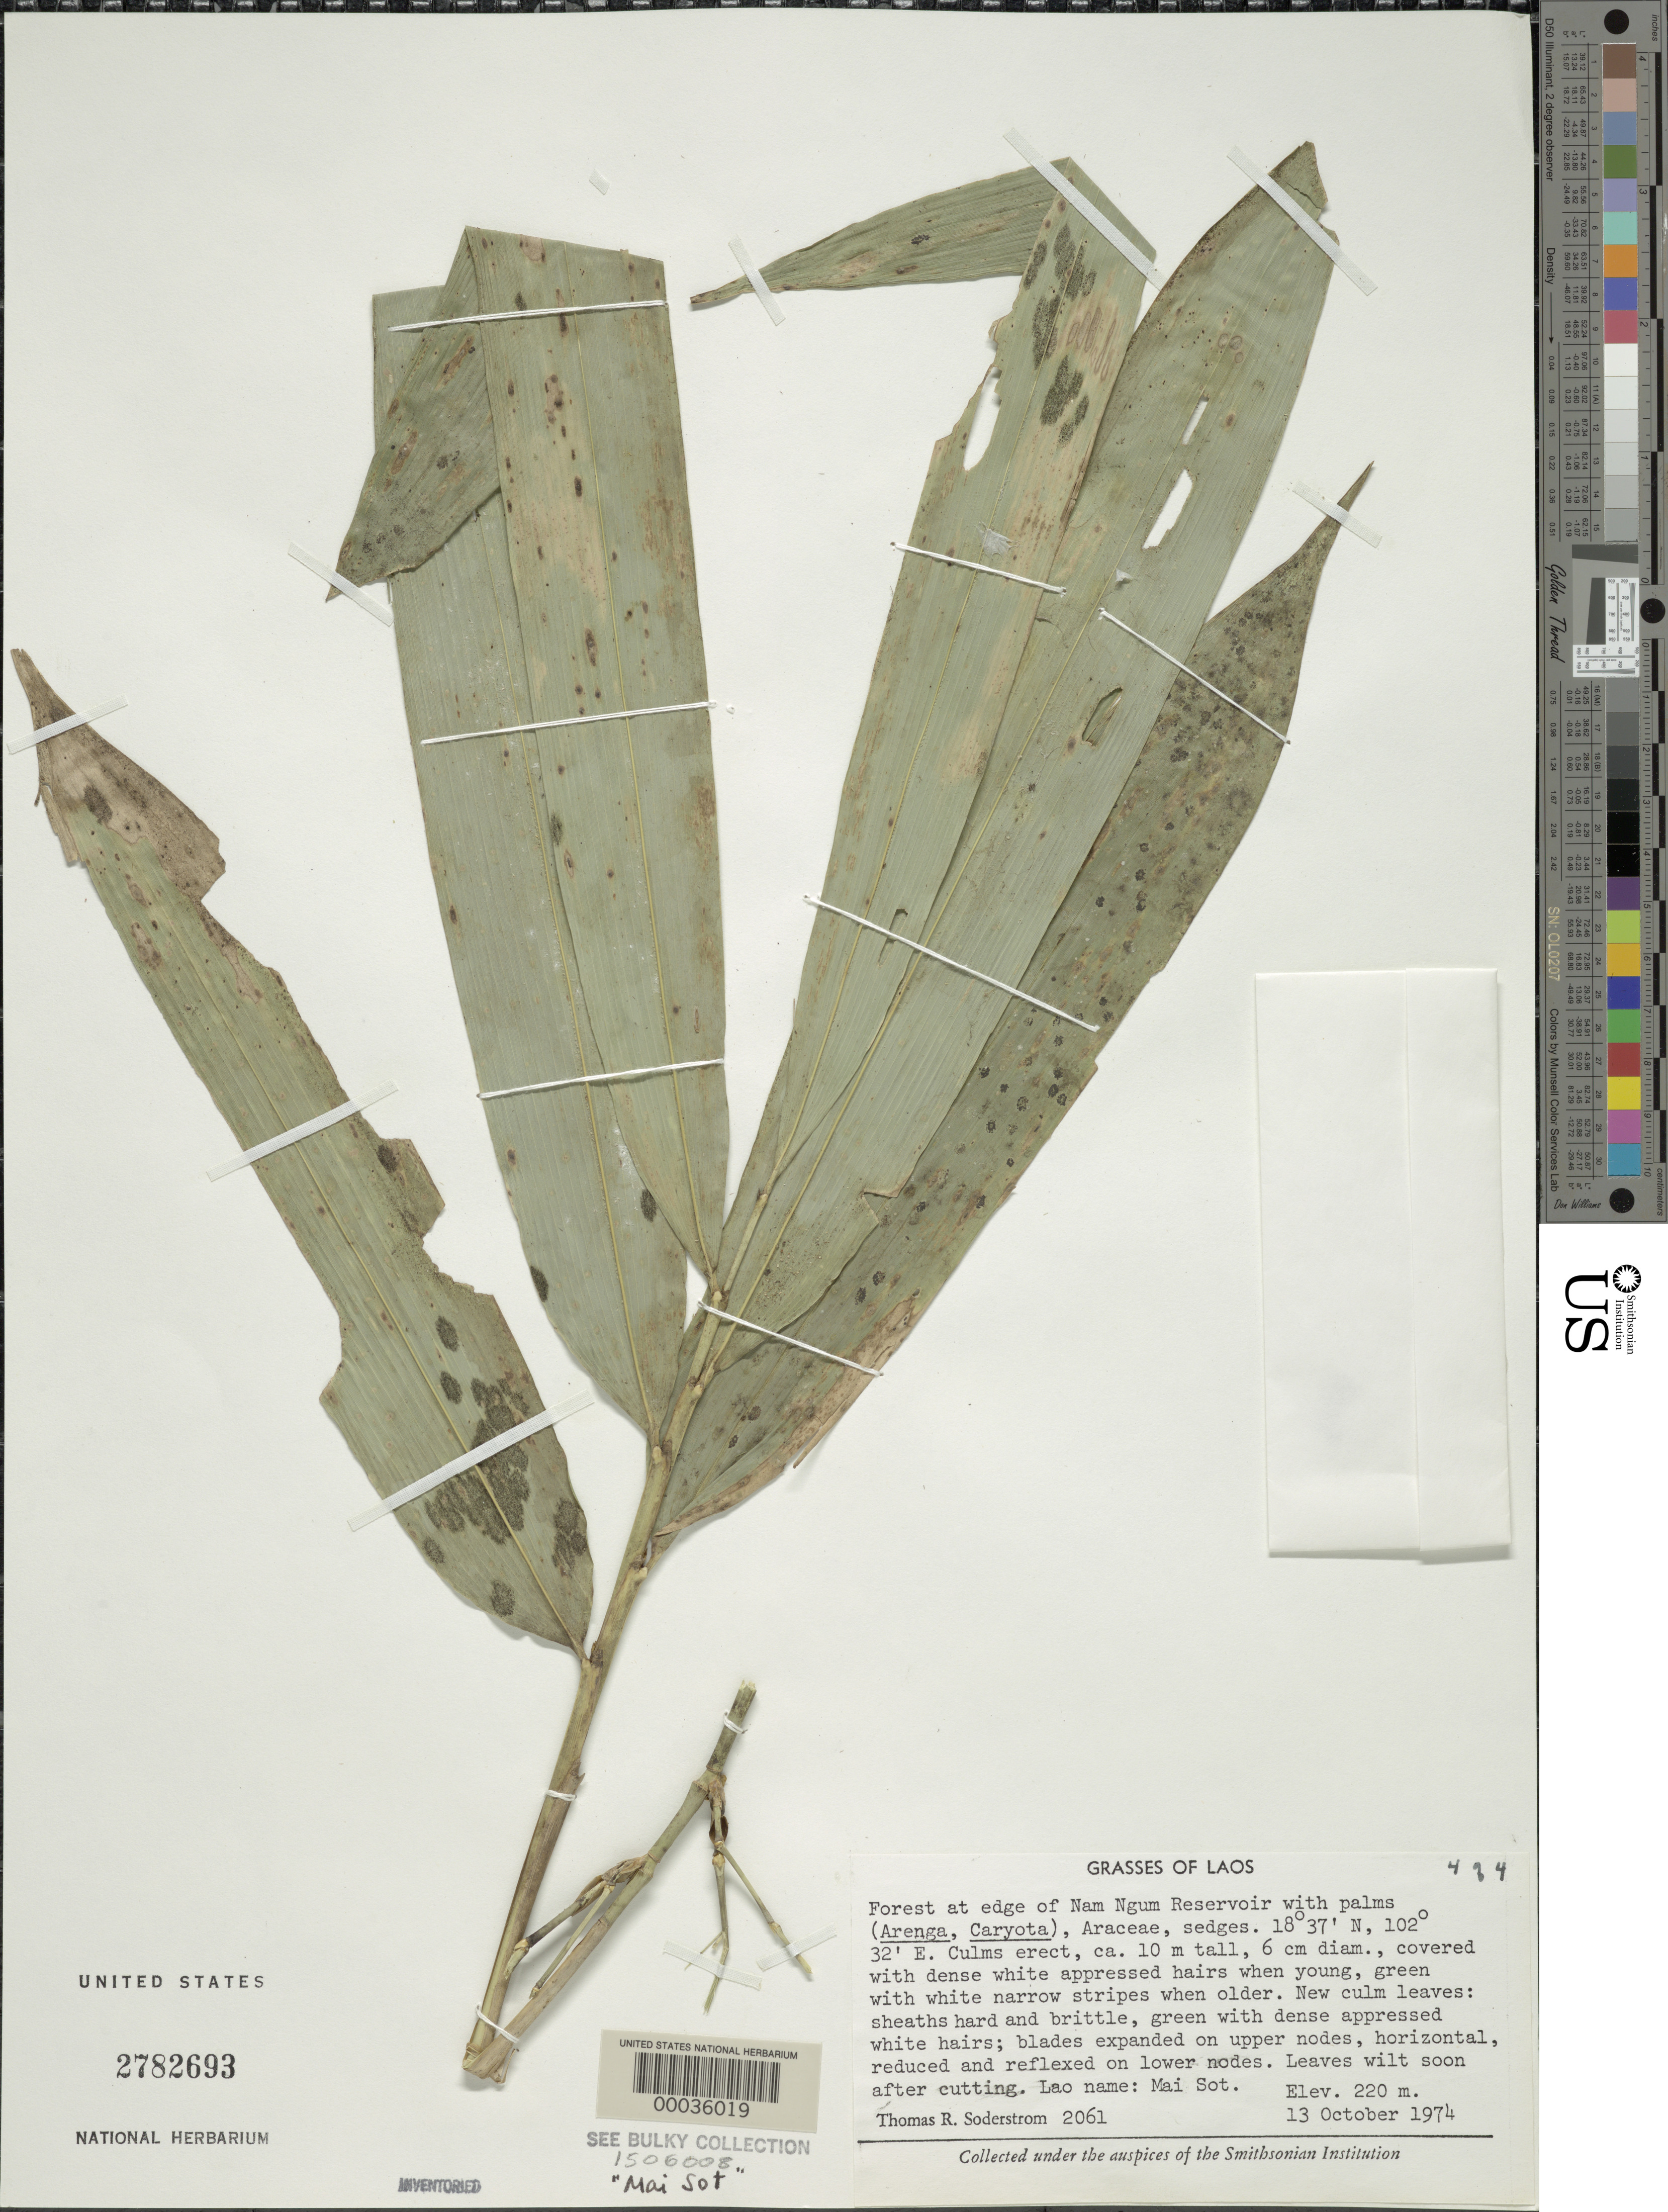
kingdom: Plantae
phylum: Tracheophyta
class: Liliopsida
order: Poales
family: Poaceae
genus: Dendrocalamus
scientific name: Dendrocalamus sp.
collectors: T. R. Soderstrom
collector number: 2061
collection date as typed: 13 Oct 1974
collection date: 1974-10-13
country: Laos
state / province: Viangchan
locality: Nam Ngum Reservoir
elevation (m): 220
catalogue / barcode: US 2782693